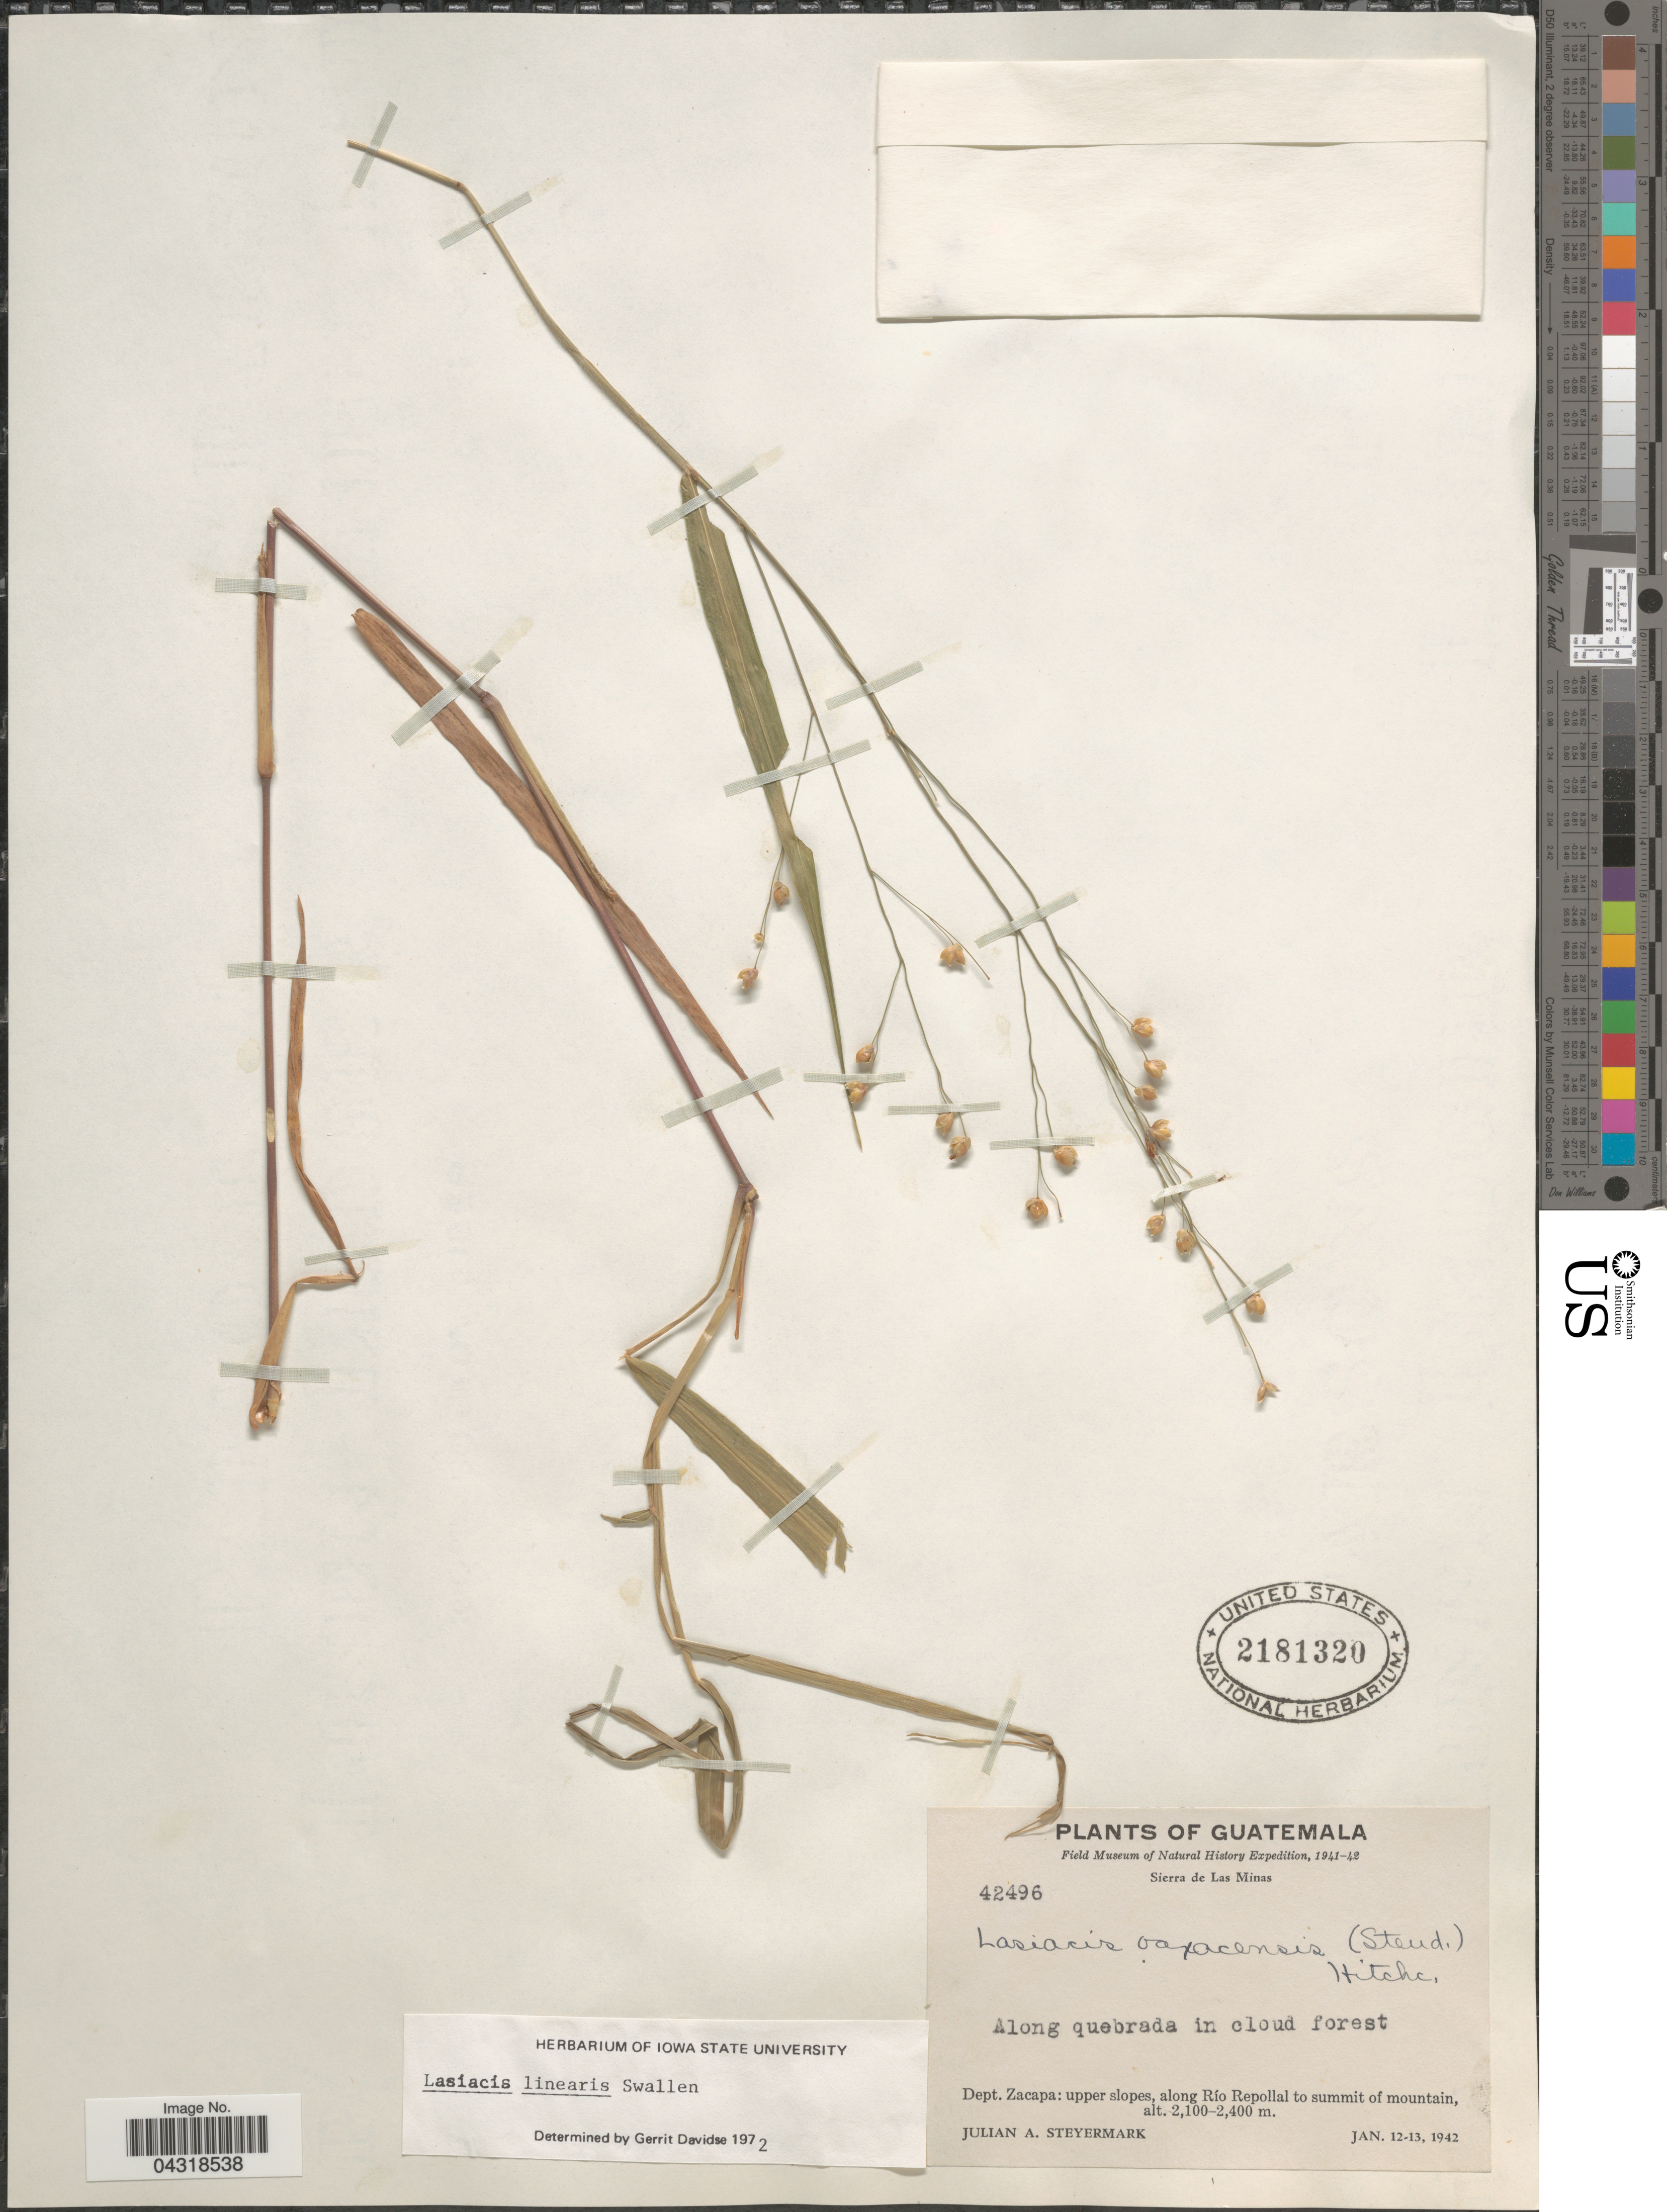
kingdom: Plantae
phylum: Tracheophyta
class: Liliopsida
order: Poales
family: Poaceae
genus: Lasiacis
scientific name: Lasiacis linearis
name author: Swallen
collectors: J. Steyermark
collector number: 42496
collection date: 1942-01-12/1942-01-13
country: Guatemala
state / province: Zacapa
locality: Field Museum of Natural History Expedition, 1941-42. Sierra de Las Minas. Dept. Zacapa: upper slopes, along Río Repollal to summit of mountain.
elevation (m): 2100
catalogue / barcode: US 2181320